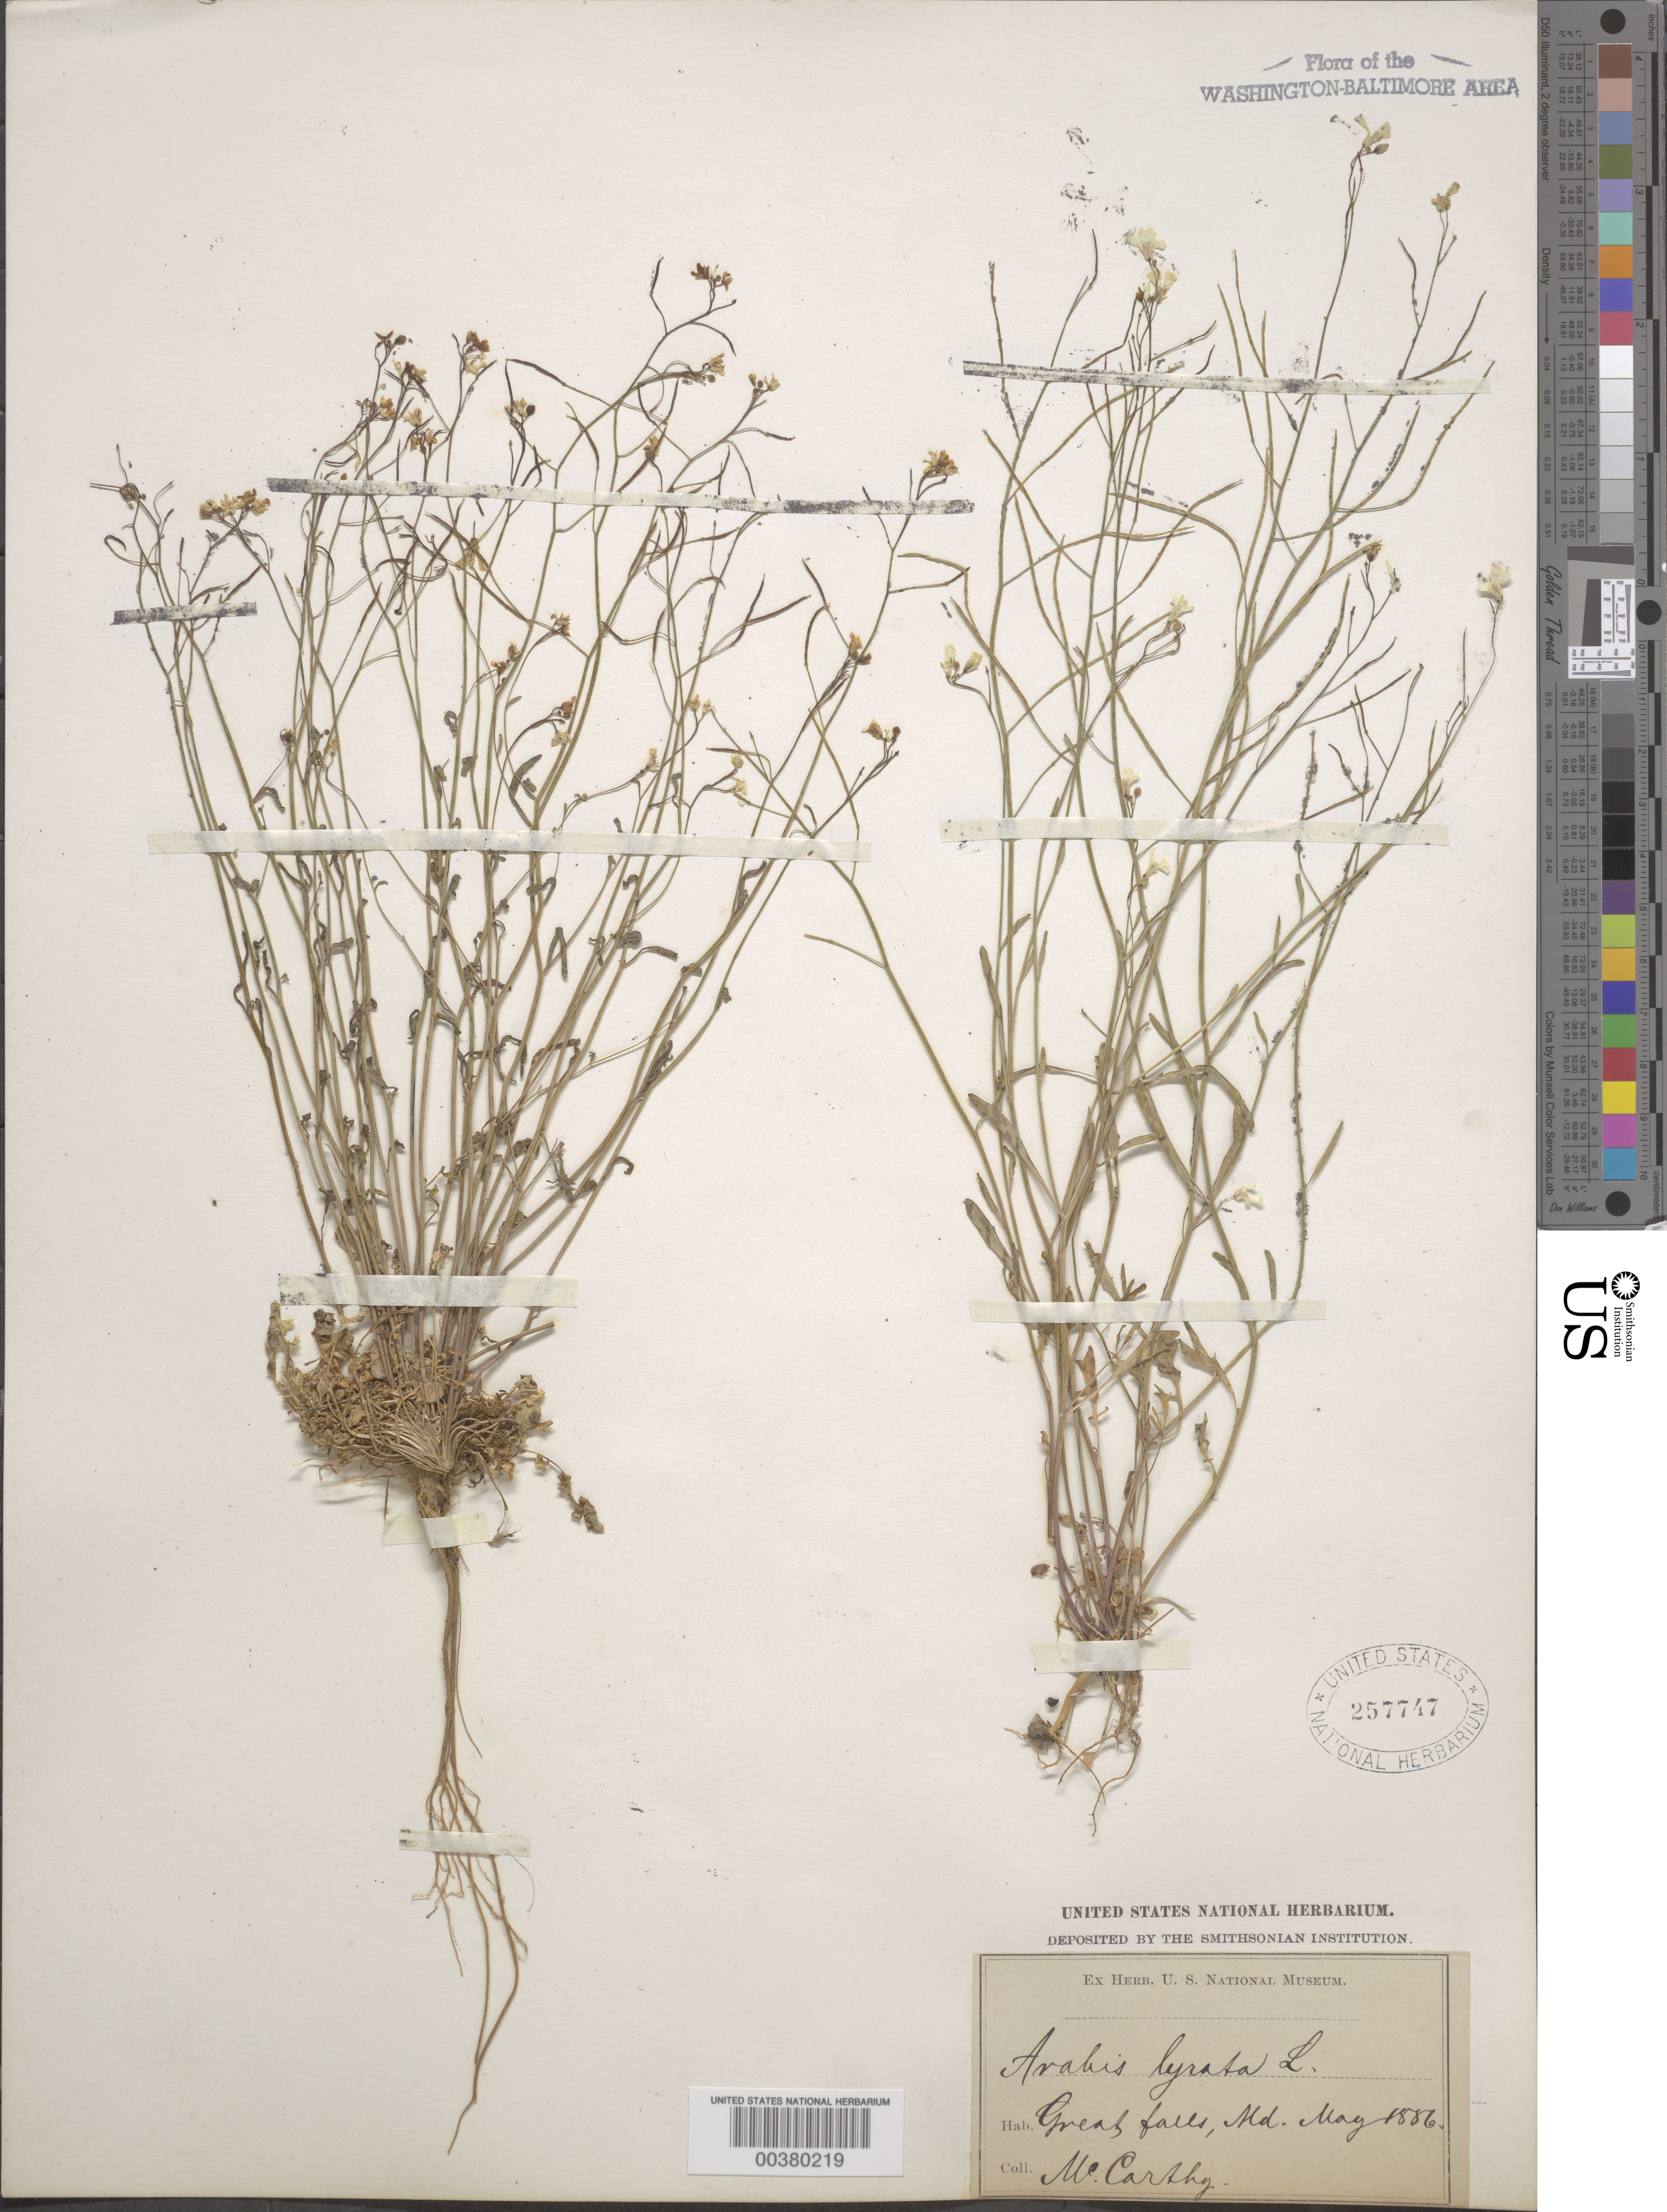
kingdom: Plantae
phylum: Tracheophyta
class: Magnoliopsida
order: Brassicales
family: Brassicaceae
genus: Arabidopsis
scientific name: Arabidopsis lyrata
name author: (L.) O'Kane & Al-Shehbaz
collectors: G. McCarthy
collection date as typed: May 1886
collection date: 1886-05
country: United States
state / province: Maryland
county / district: Montgomery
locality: Great Falls C. & O. Canal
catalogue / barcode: US 257747